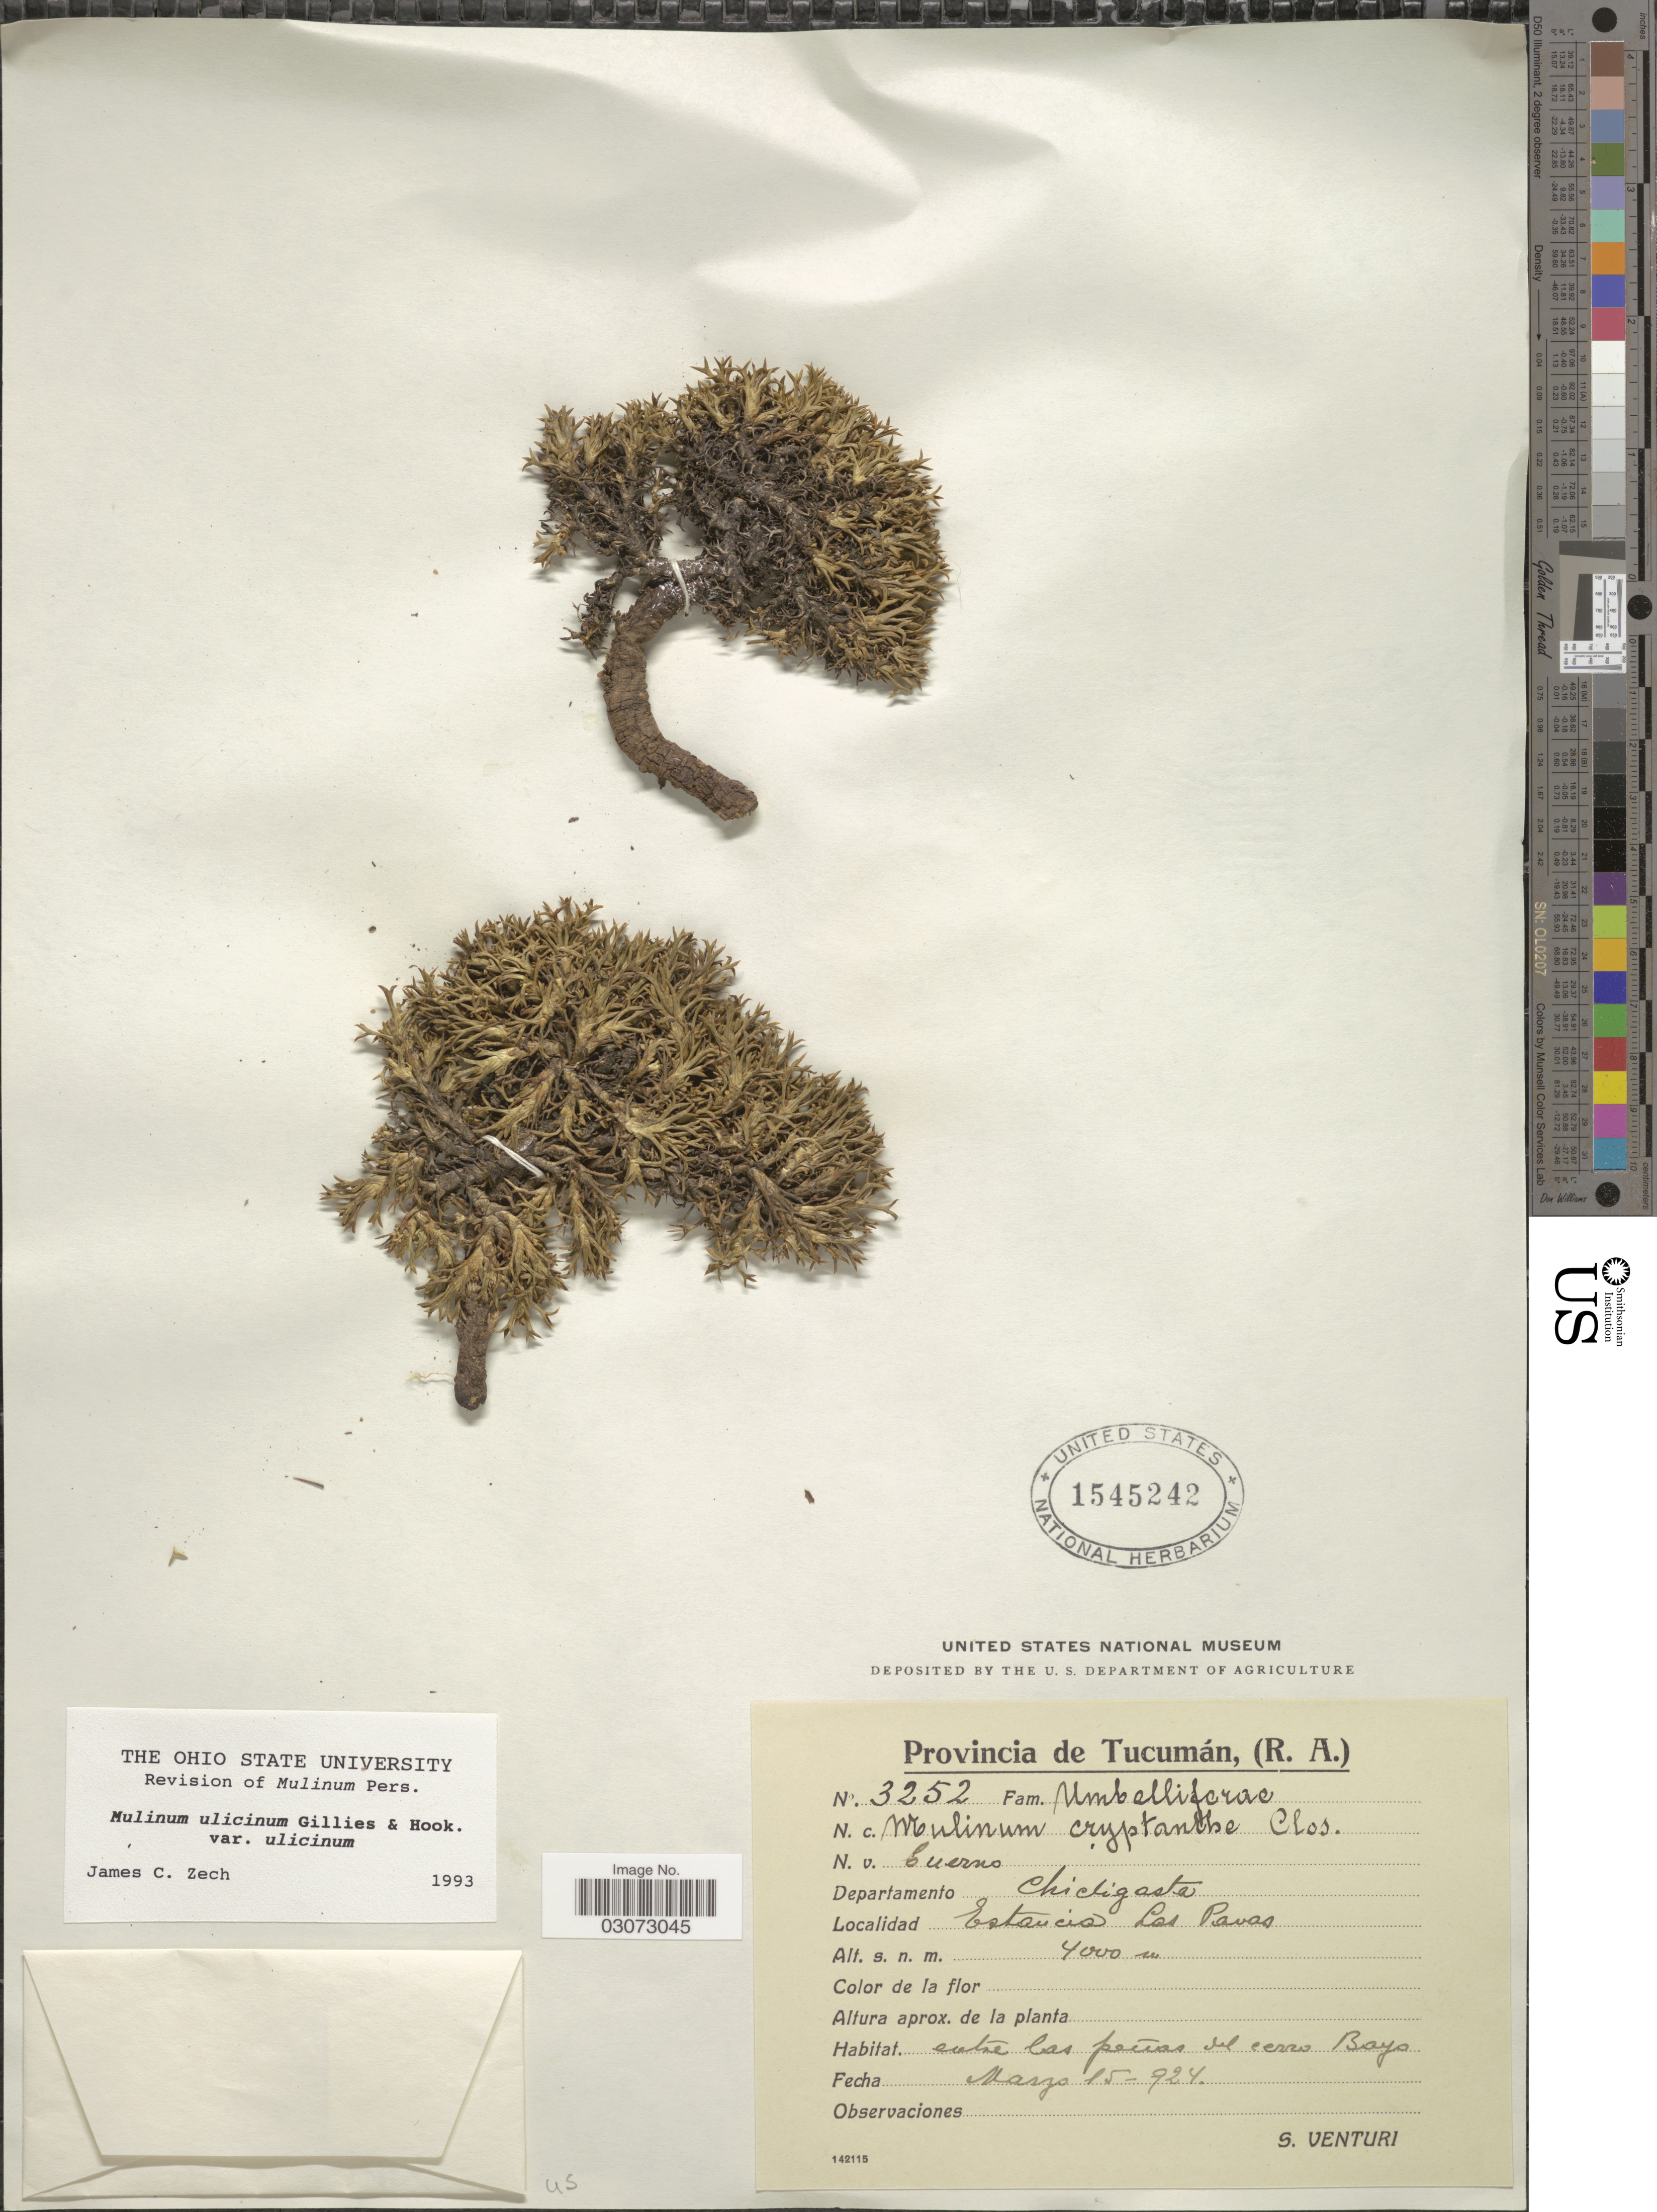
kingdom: Plantae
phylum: Tracheophyta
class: Magnoliopsida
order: Apiales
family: Apiaceae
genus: Mulinum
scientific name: Mulinum ulicinum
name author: Gillet & Hook.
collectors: S. Venturi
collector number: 3252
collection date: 1924-03-15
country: Argentina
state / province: Tucuman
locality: Provincia de Tucumán, (R. A.). Departamento Chicligasta. Estancia Las Pavas.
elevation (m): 4000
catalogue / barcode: US 1545242